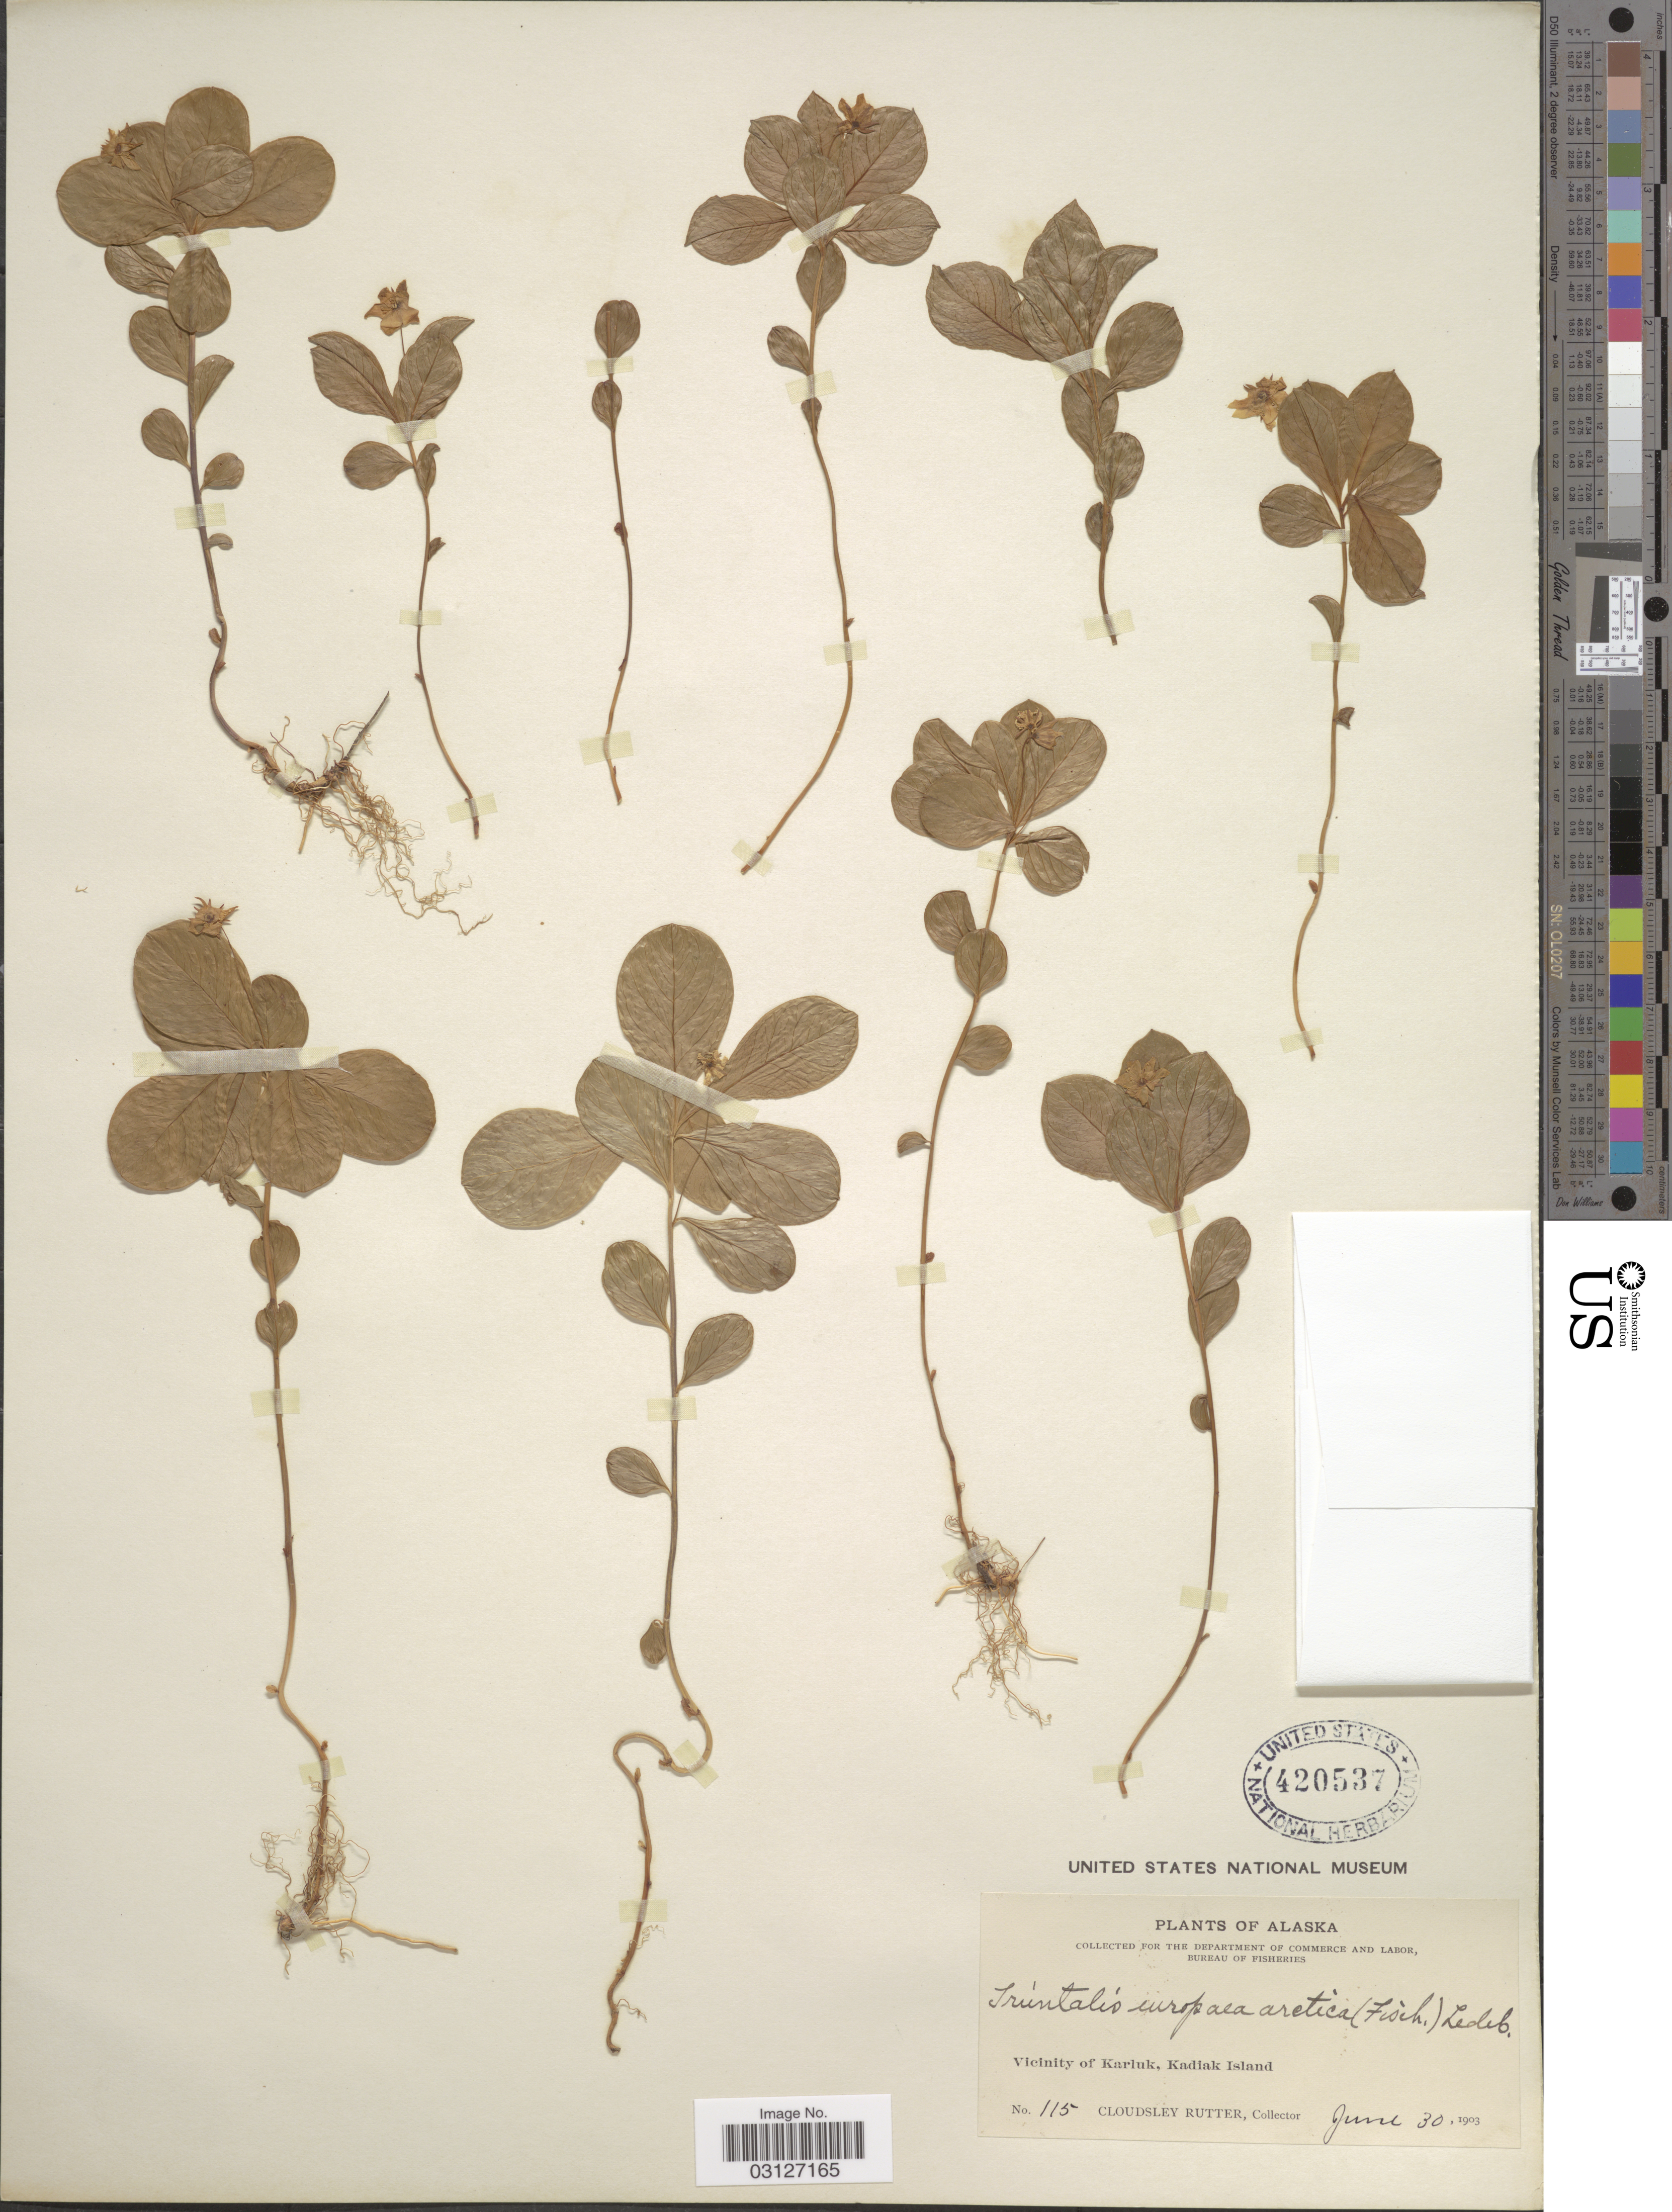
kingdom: Plantae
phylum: Tracheophyta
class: Magnoliopsida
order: Ericales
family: Primulaceae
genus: Trientalis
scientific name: Trientalis europaea subsp. arctica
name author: (Fisch. ex Hook.) Hultén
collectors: C. Rutter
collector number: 115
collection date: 1903-06-30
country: United States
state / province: Alaska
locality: Vicinity of Karluk, Kadiak Island.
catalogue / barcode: US 420537